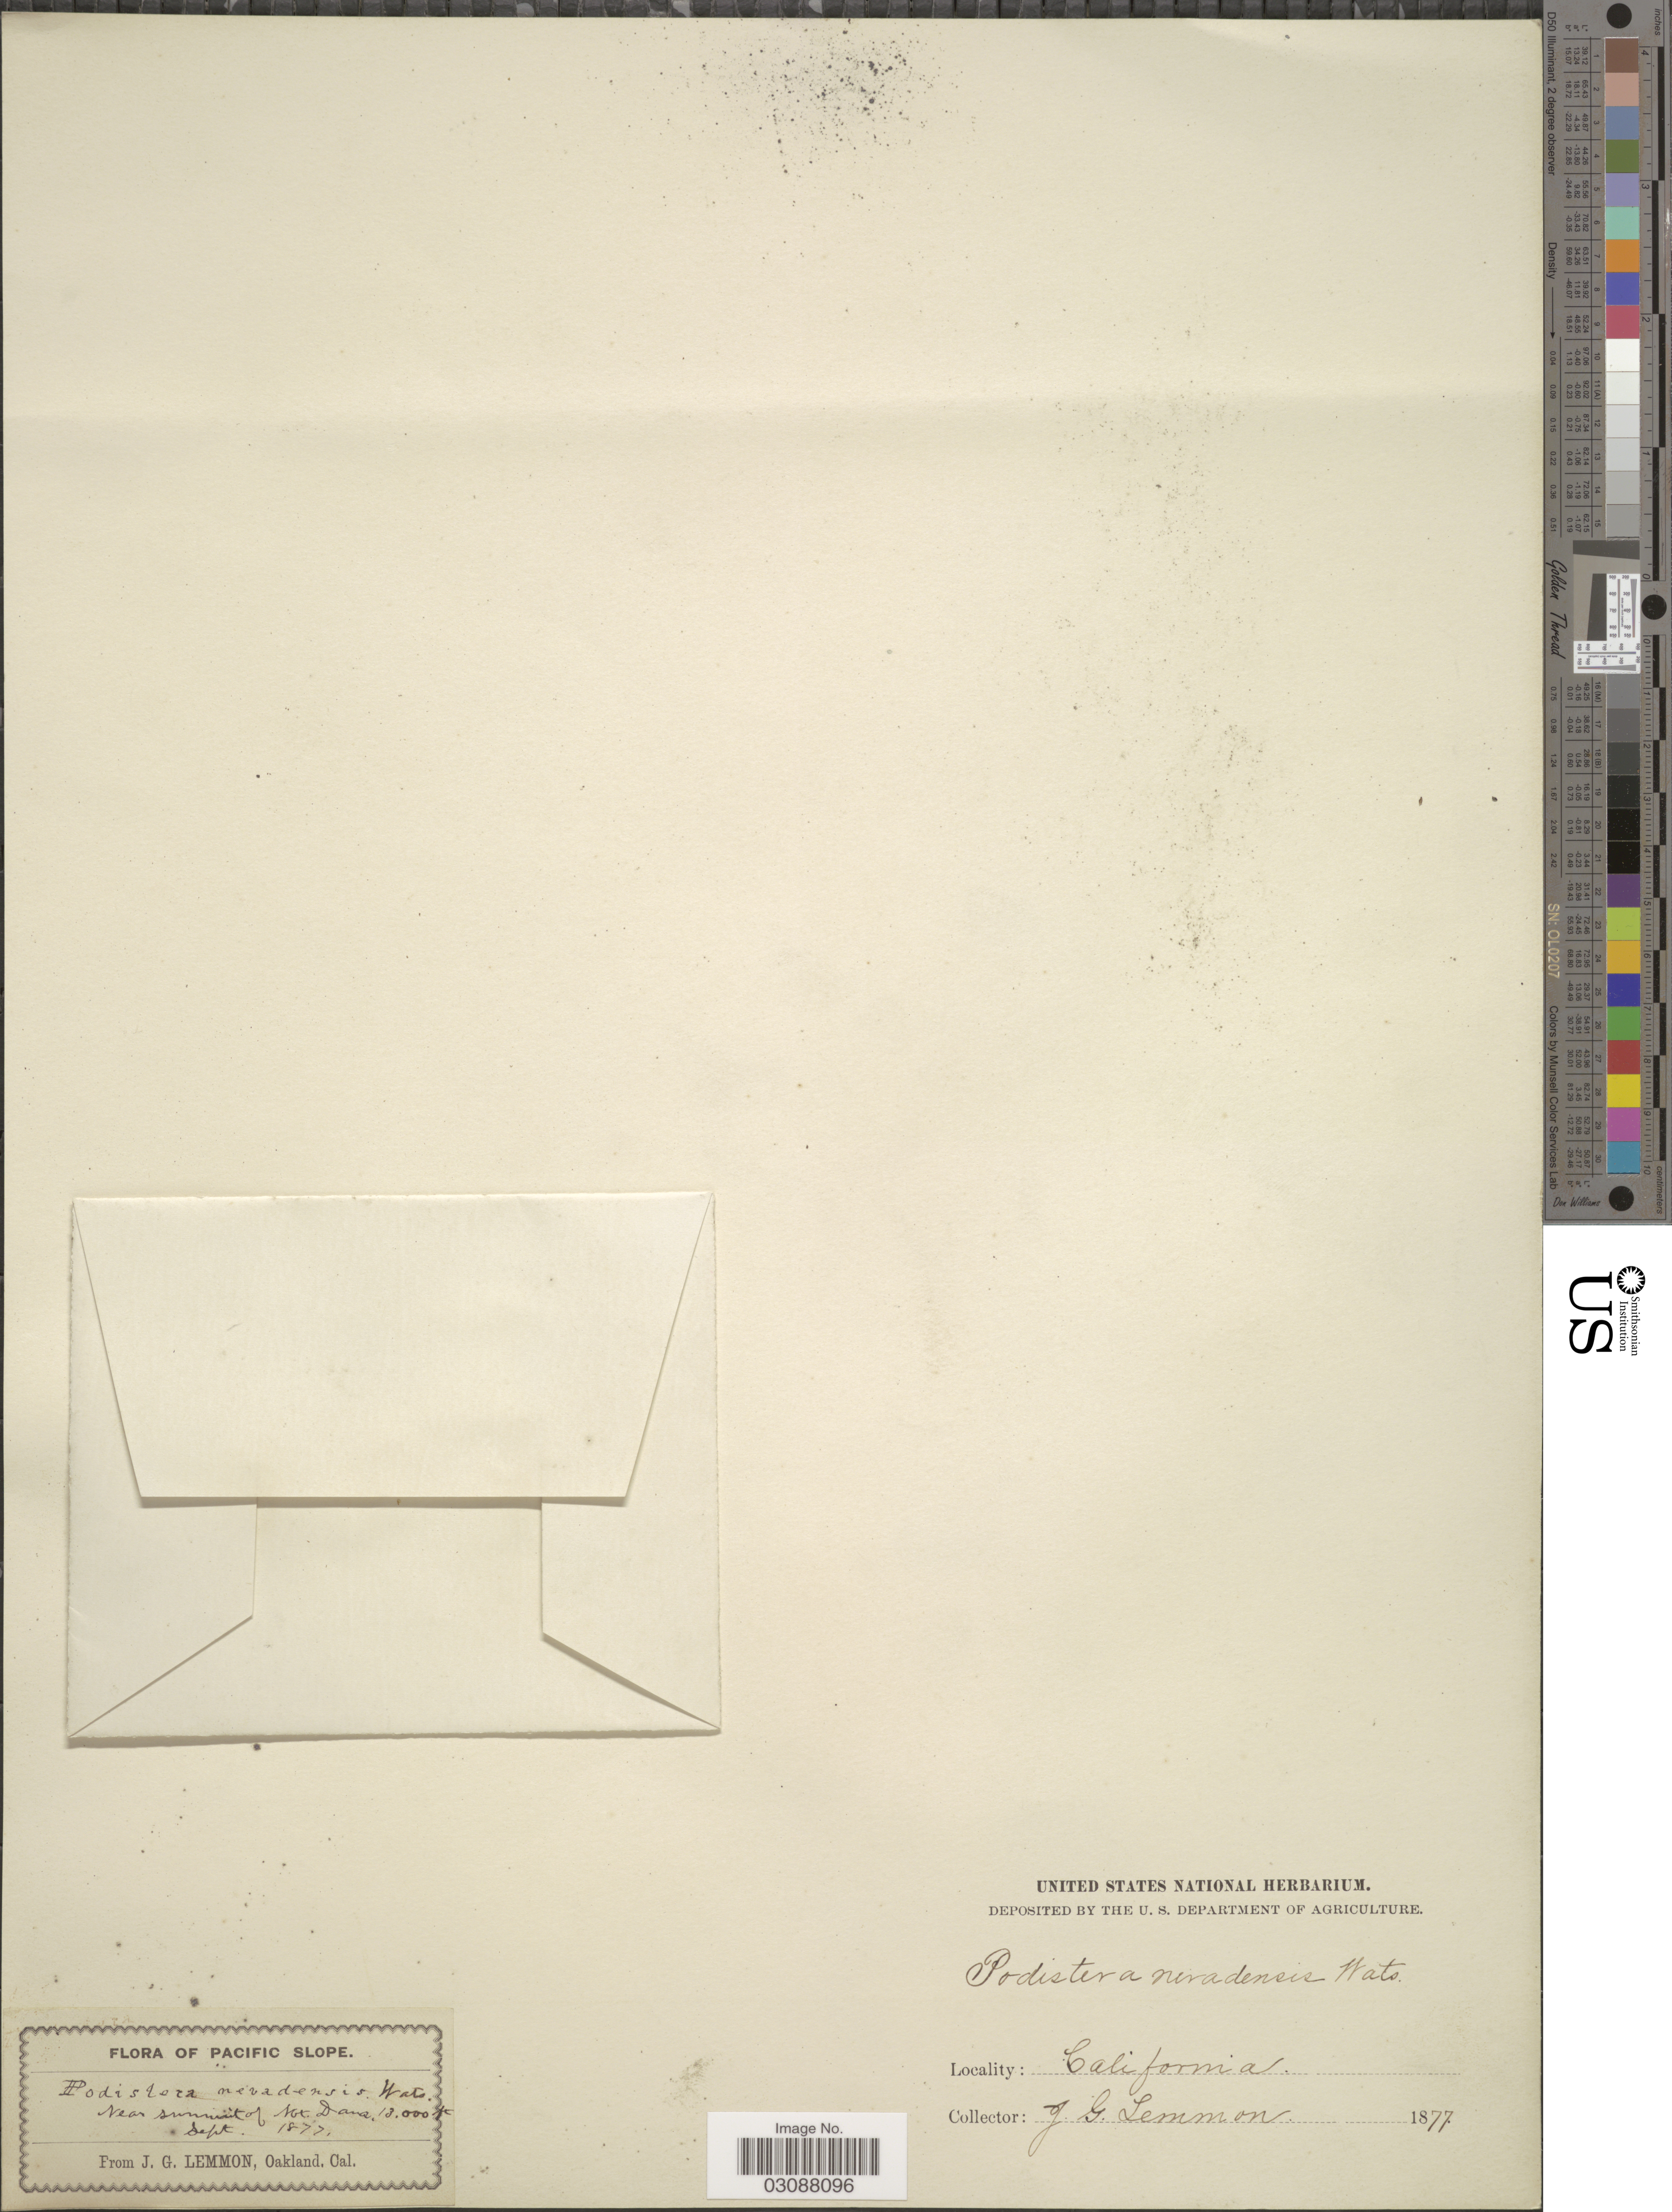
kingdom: Plantae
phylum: Tracheophyta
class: Magnoliopsida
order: Apiales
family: Apiaceae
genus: Podistera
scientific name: Podistera nevadensis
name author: (A. Gray) S. Watson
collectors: J. Lemmon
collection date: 1877-09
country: United States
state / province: California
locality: Pacific Slope. Near summit of Mt. Dana.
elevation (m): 3962